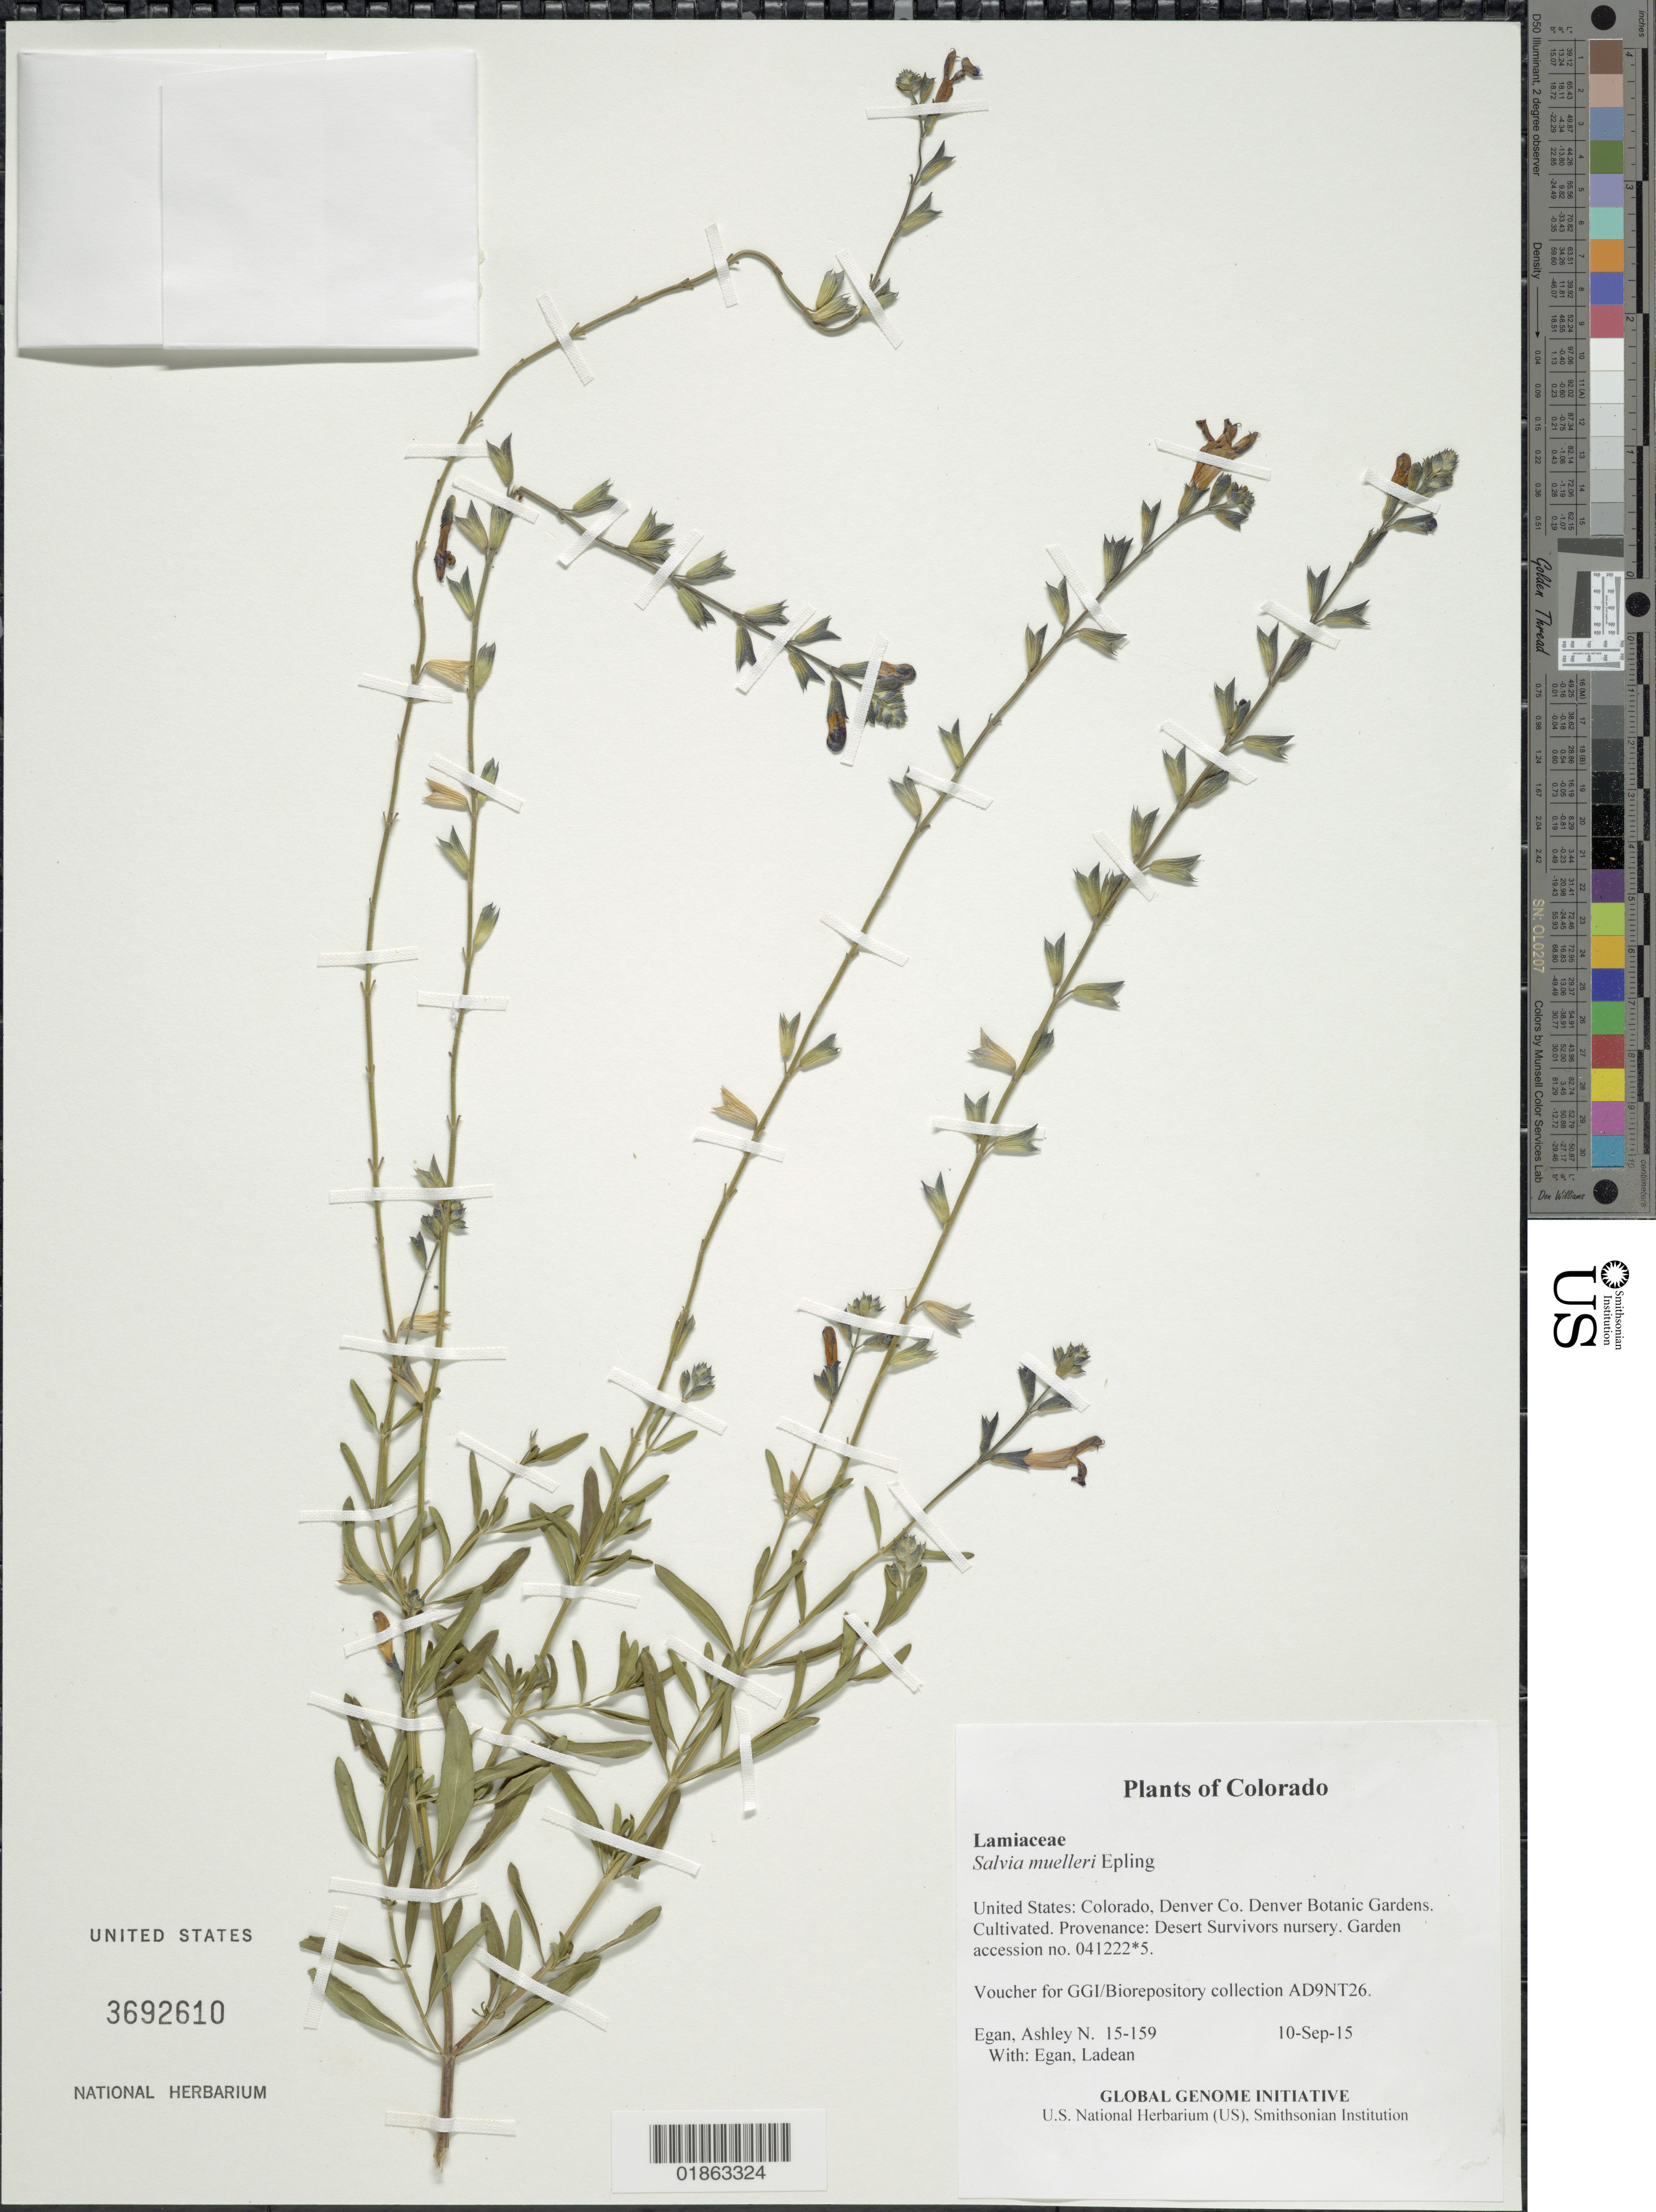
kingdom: Plantae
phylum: Tracheophyta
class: Magnoliopsida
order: Lamiales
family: Lamiaceae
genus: Salvia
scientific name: Salvia muelleri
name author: Epling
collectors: A. N. Egan & L. Egan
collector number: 15-159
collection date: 2015-09-10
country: United States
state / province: Colorado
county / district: Denver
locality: Denver Botanic Gardens. Cultivated. Provenance: Desert Survivors nursery. Garden accession no. 041222.5.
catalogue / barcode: US 3692610